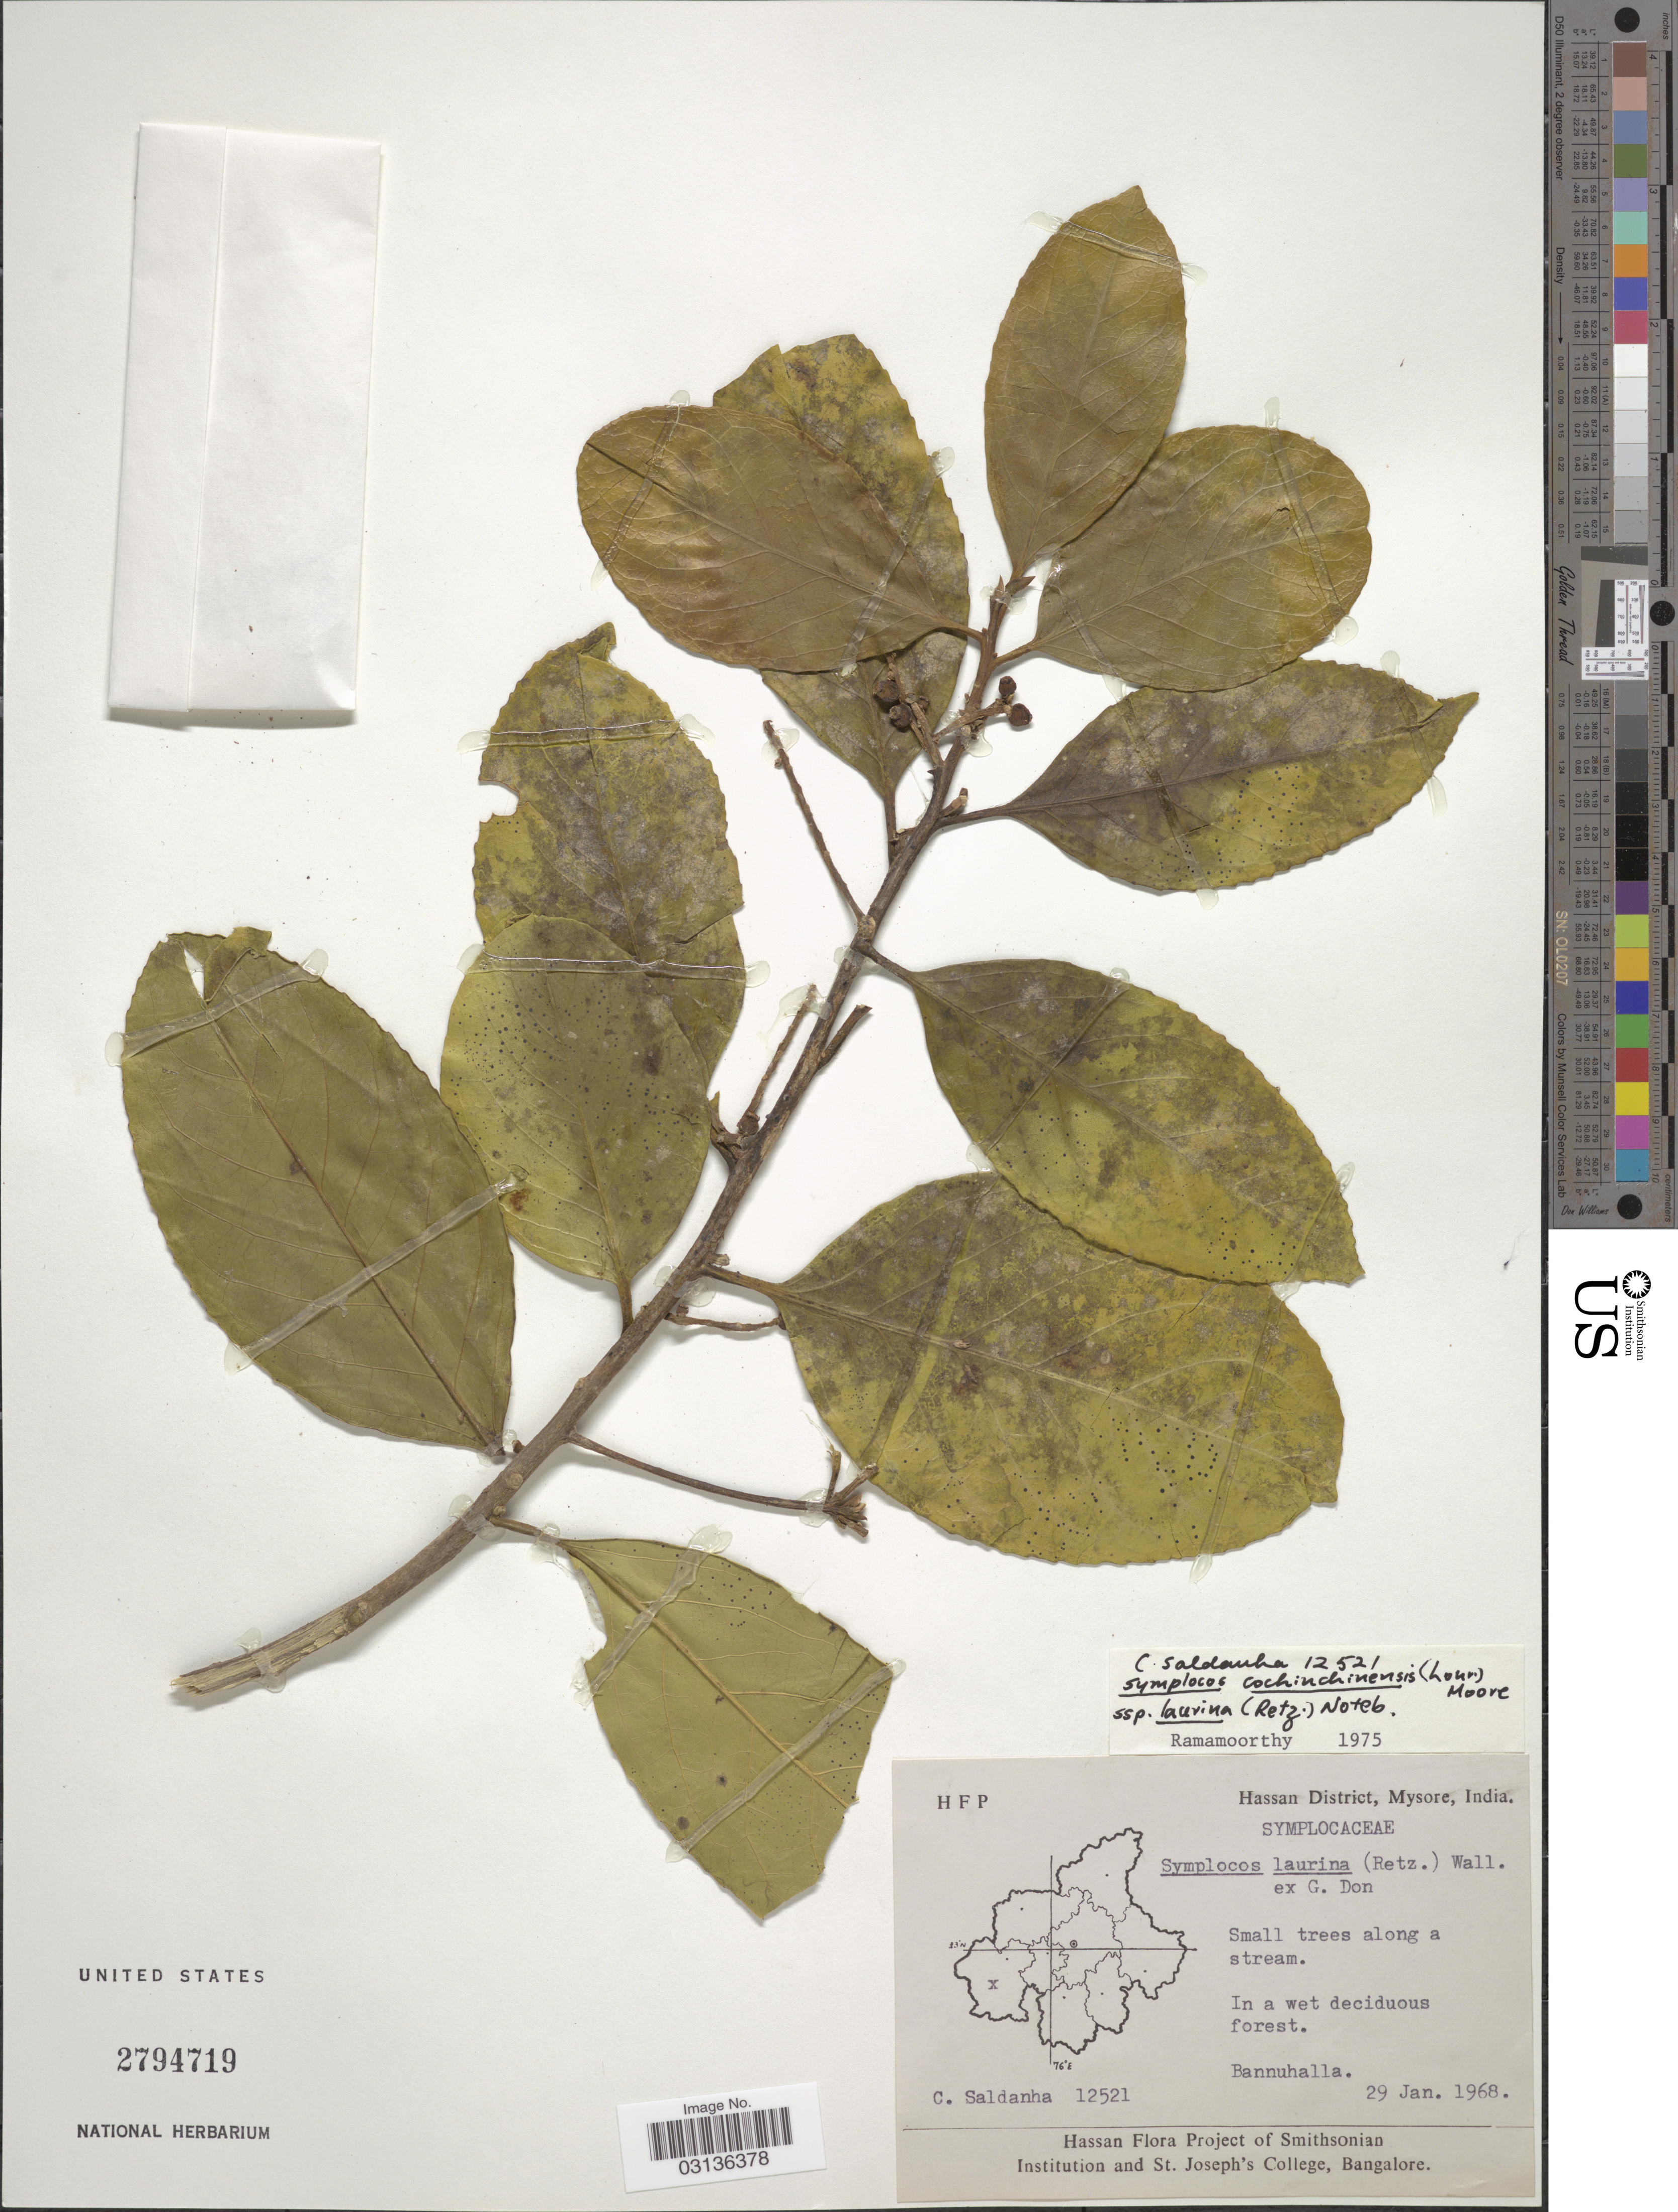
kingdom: Plantae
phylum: Tracheophyta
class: Magnoliopsida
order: Ericales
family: Symplocaceae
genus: Symplocos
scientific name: Symplocos cochinchinensis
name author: (Lour.) S. Moore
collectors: C. Saldanha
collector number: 12521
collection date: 1968-01-29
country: India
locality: Hassan District, Mysore. Bannuhalla.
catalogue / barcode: US 2794719